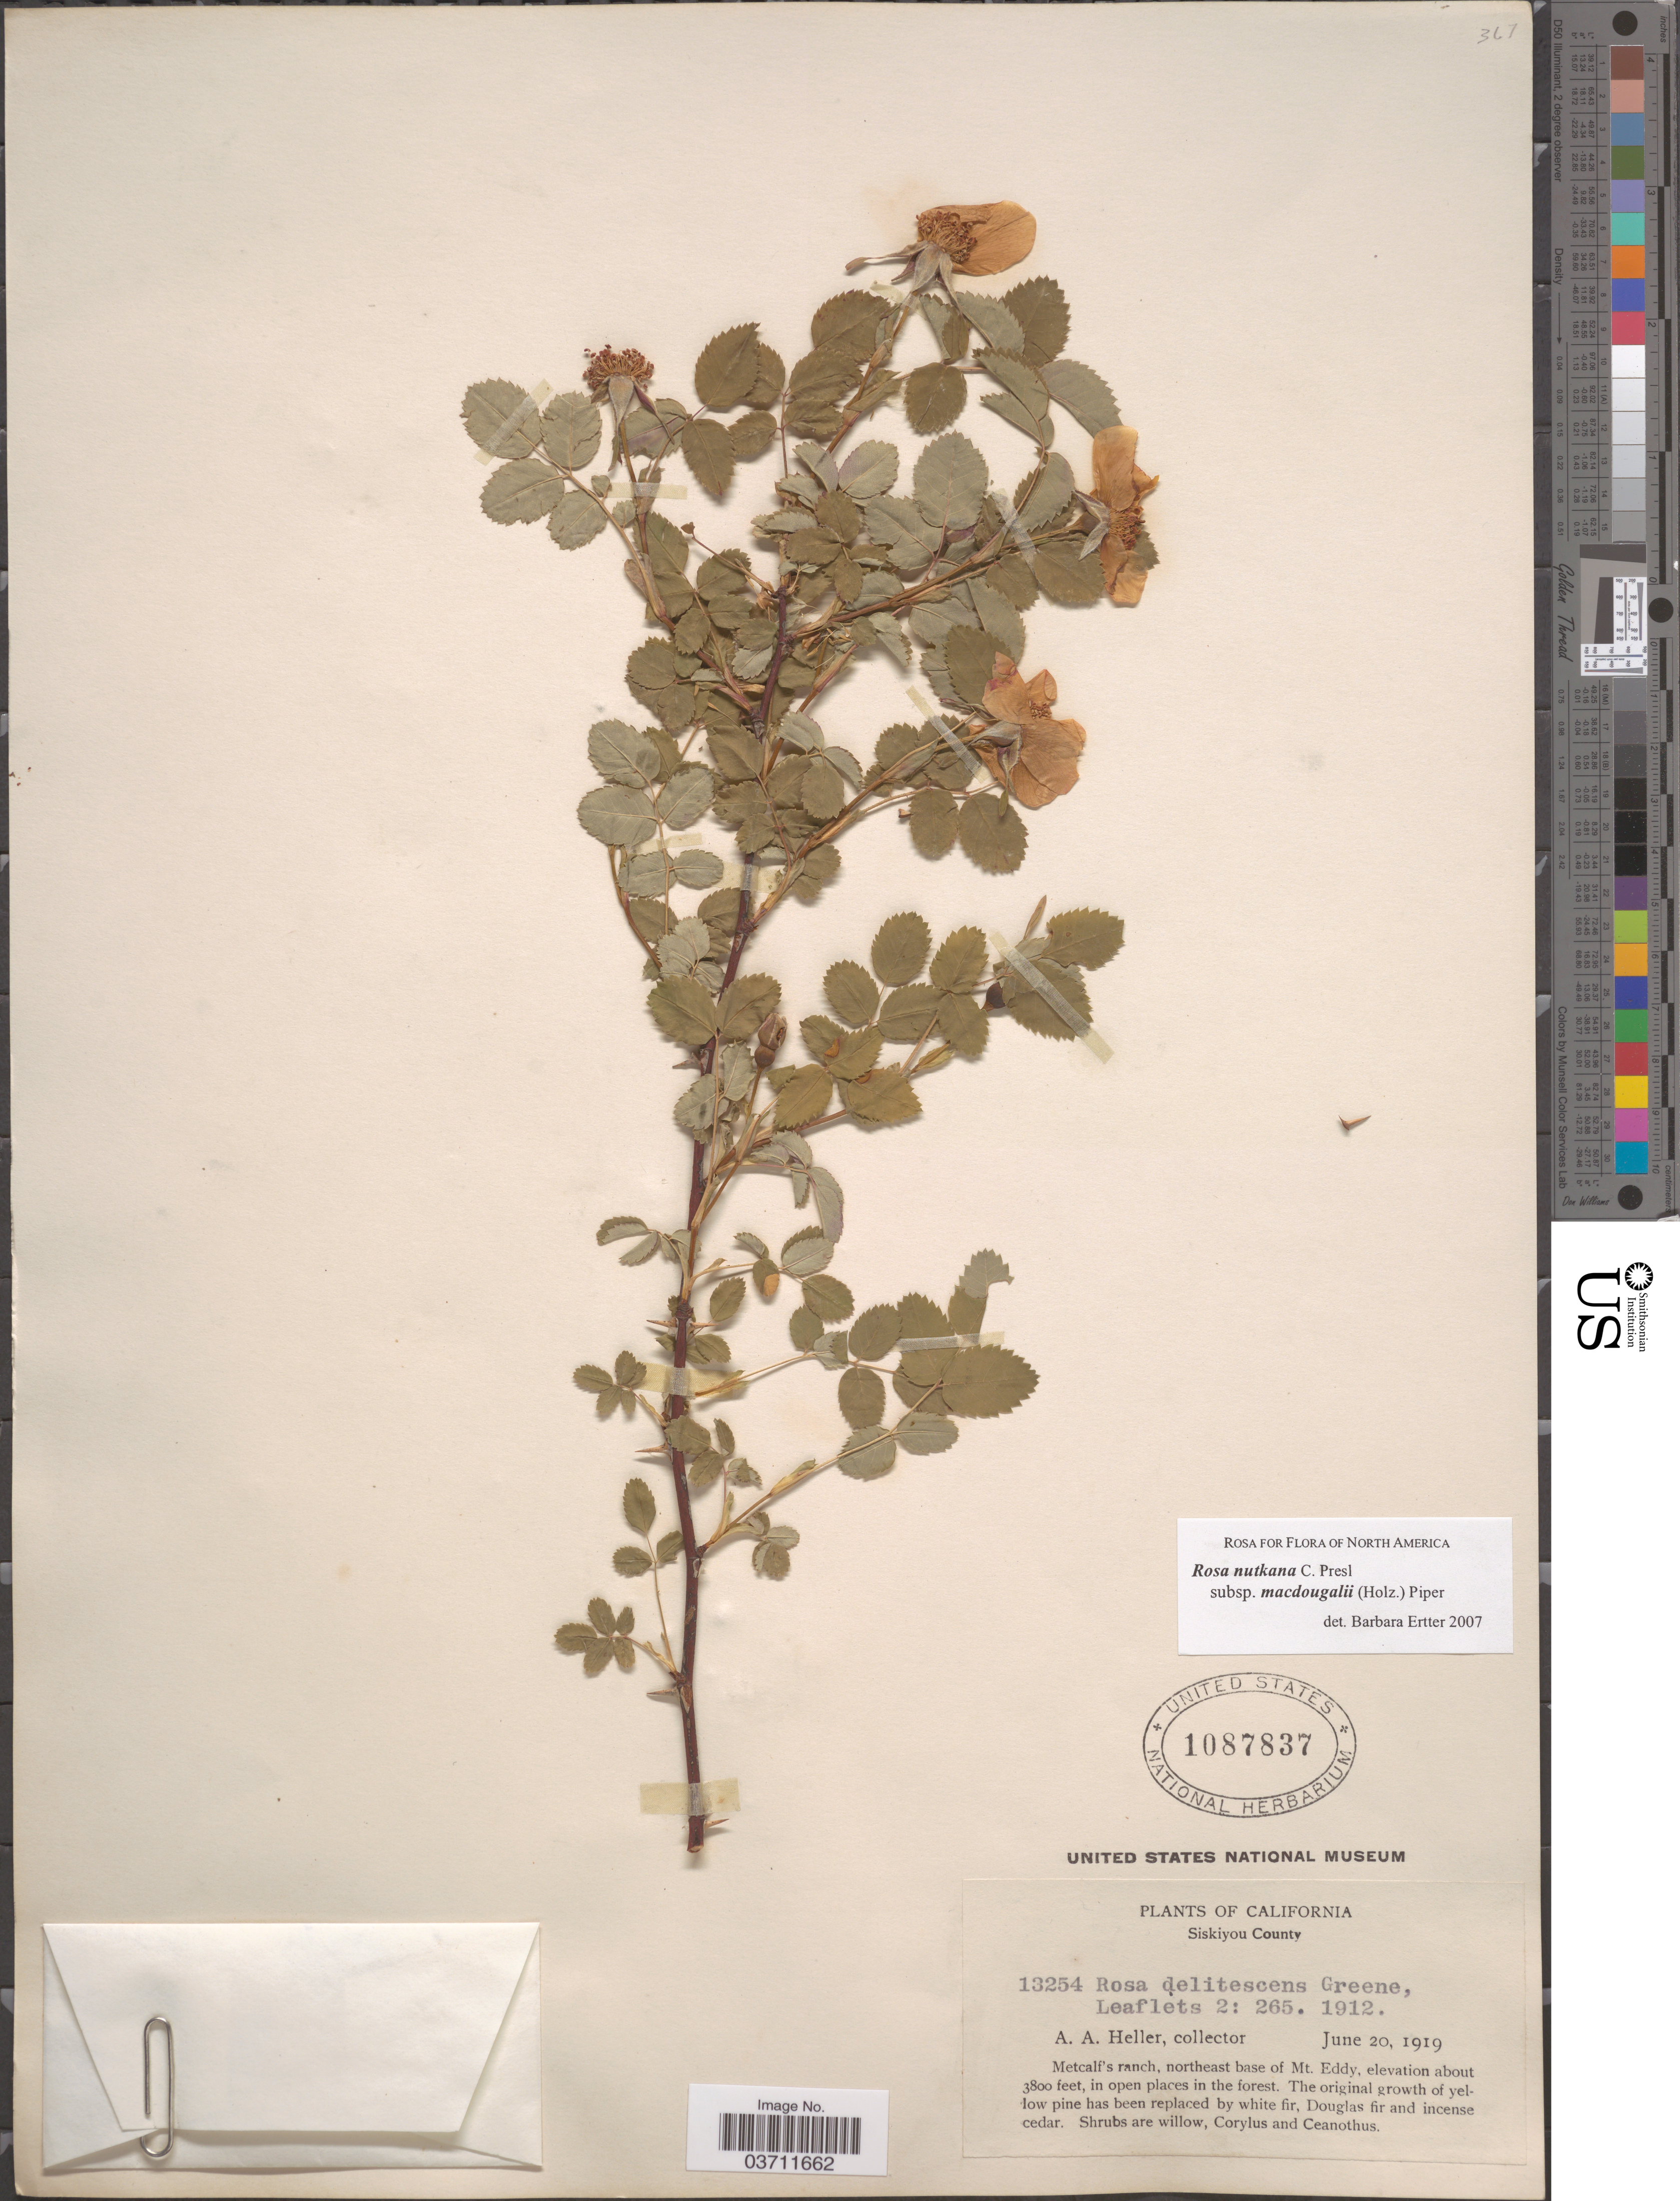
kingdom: Plantae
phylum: Tracheophyta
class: Magnoliopsida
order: Rosales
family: Rosaceae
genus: Rosa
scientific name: Rosa nutkana subsp. macdougalii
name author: (Holz.) Piper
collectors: A. A. Heller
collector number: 13254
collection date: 1919-06-20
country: United States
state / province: California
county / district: Siskiyou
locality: Siskiyou County. Metcalf's ranch, northeast base of Mt. Eddy.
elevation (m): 1158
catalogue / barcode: US 1087837